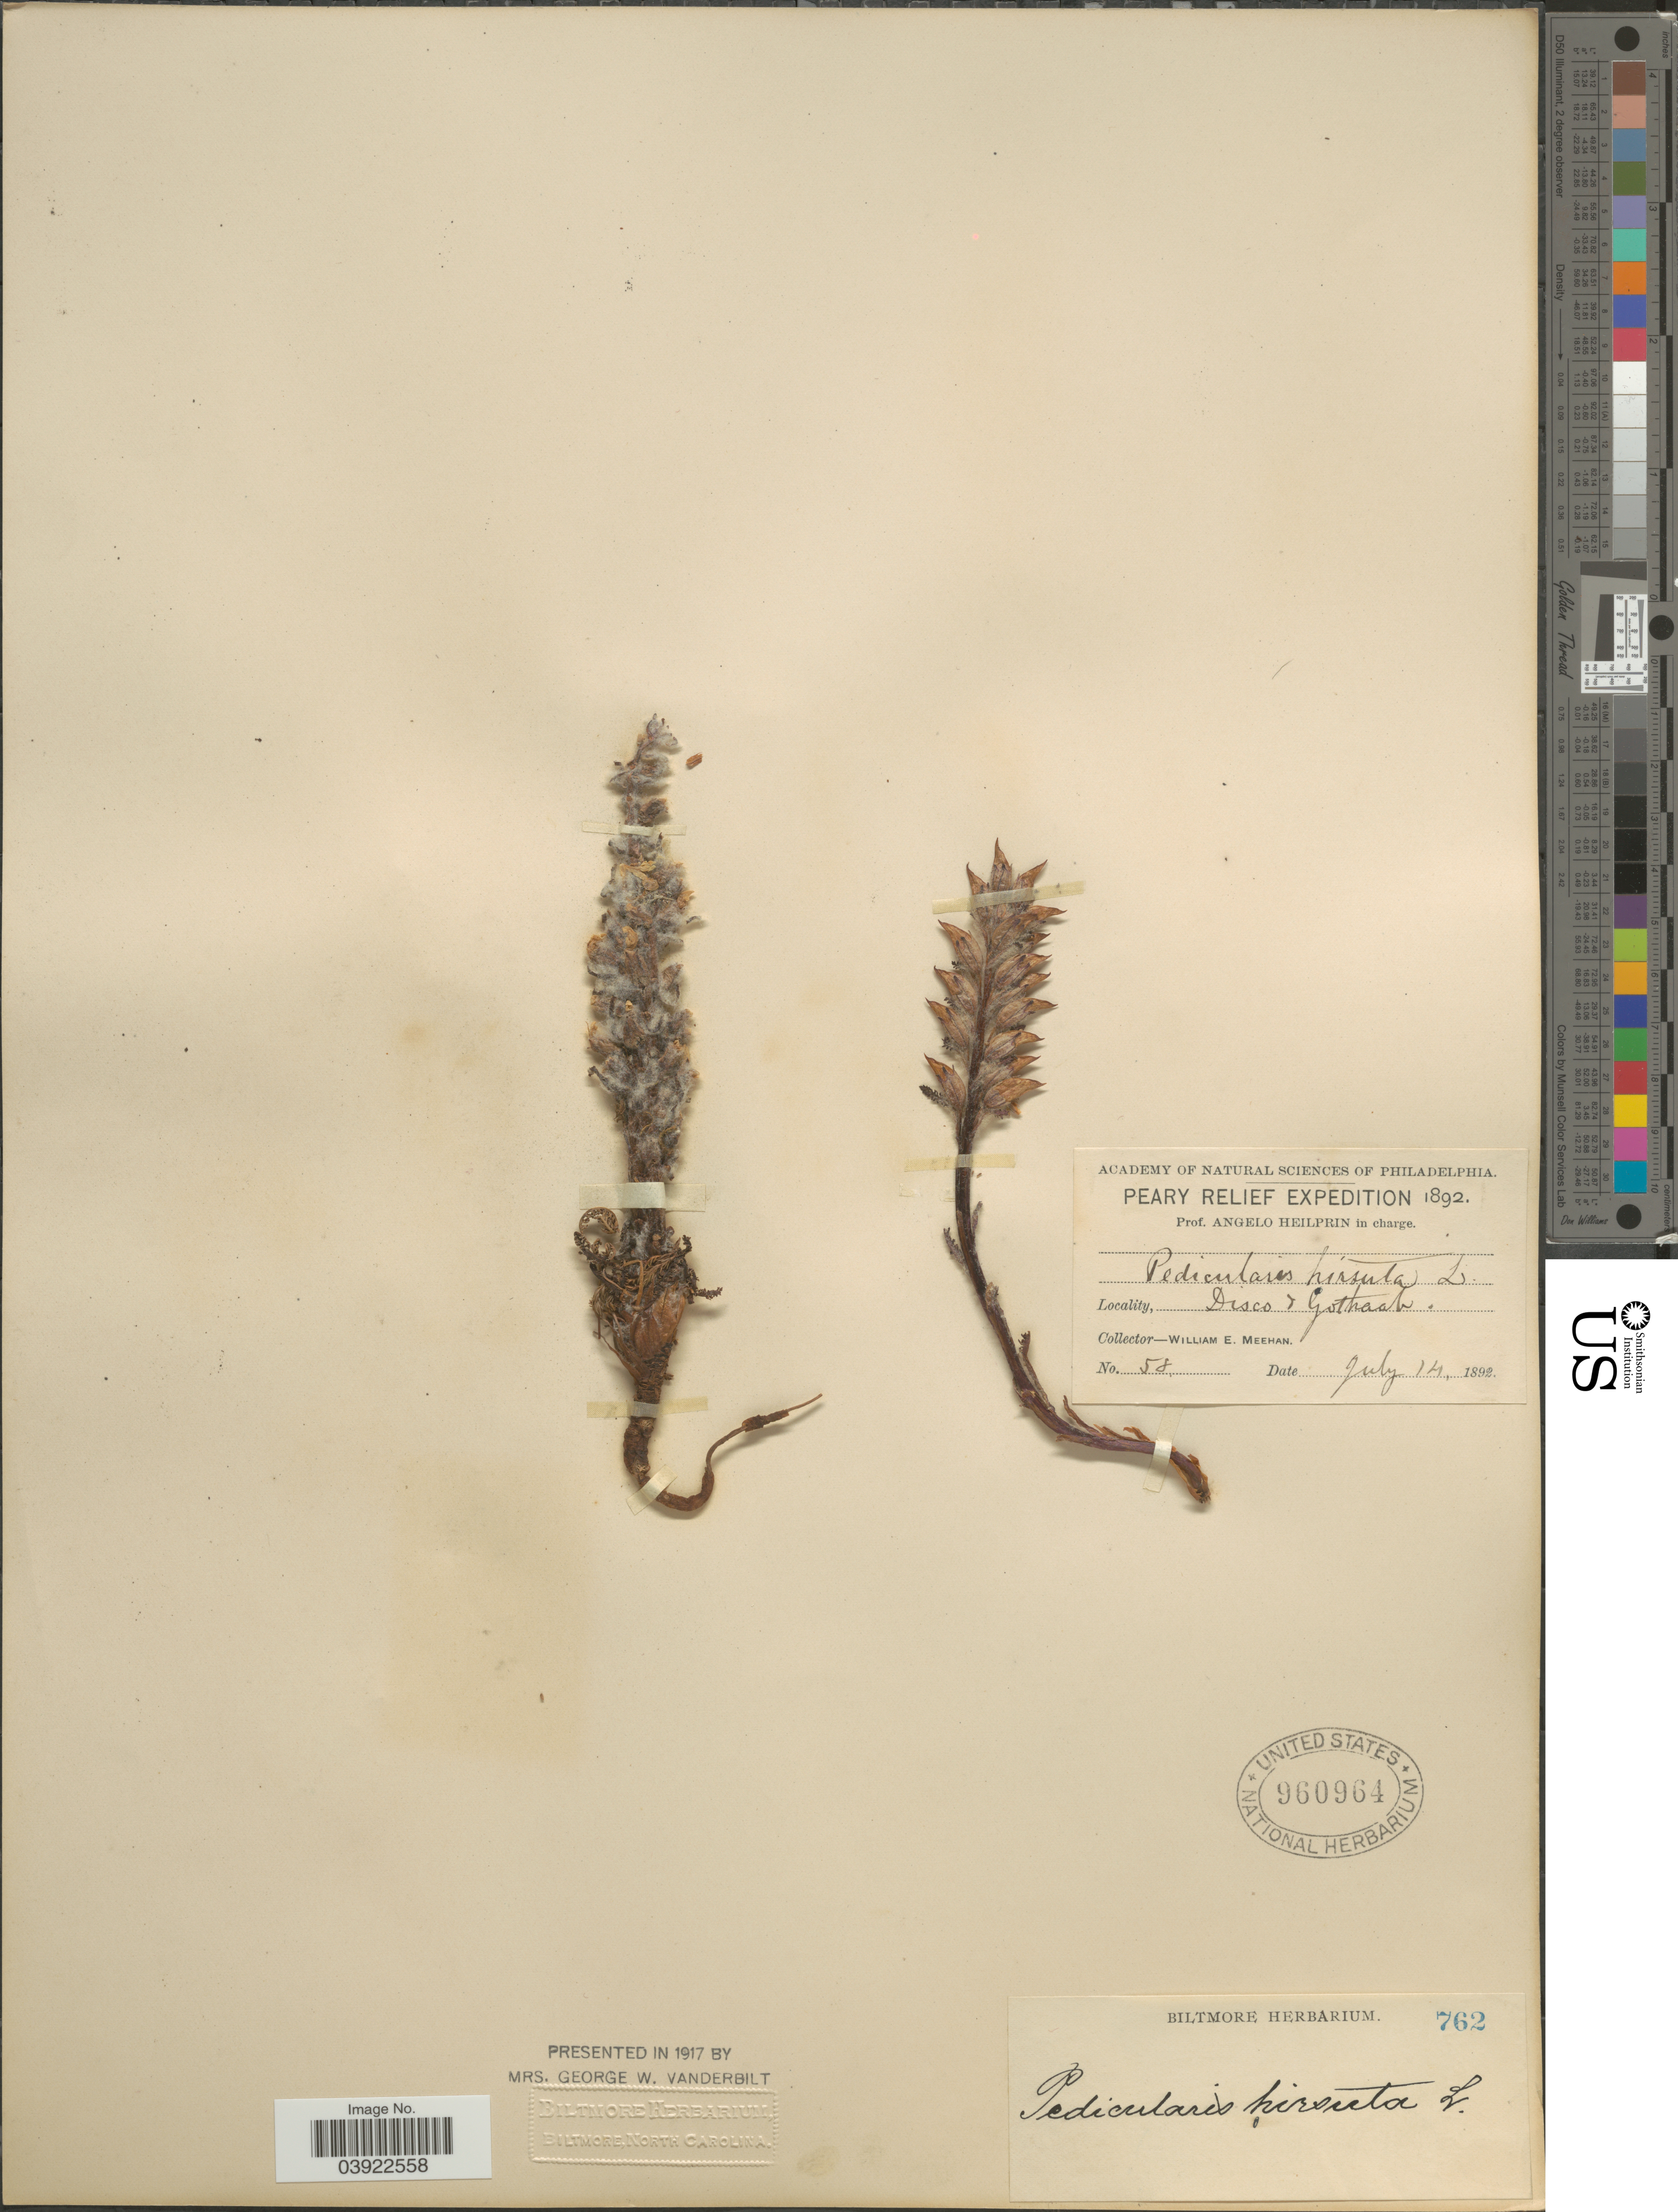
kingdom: Plantae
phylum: Tracheophyta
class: Magnoliopsida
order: Lamiales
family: Orobanchaceae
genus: Pedicularis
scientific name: Pedicularis lanata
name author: Willd. ex Cham. & Schltdl.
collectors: W. Meehan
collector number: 58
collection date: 1892-07-14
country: Greenland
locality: Disco & Gothaab.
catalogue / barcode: US 960964